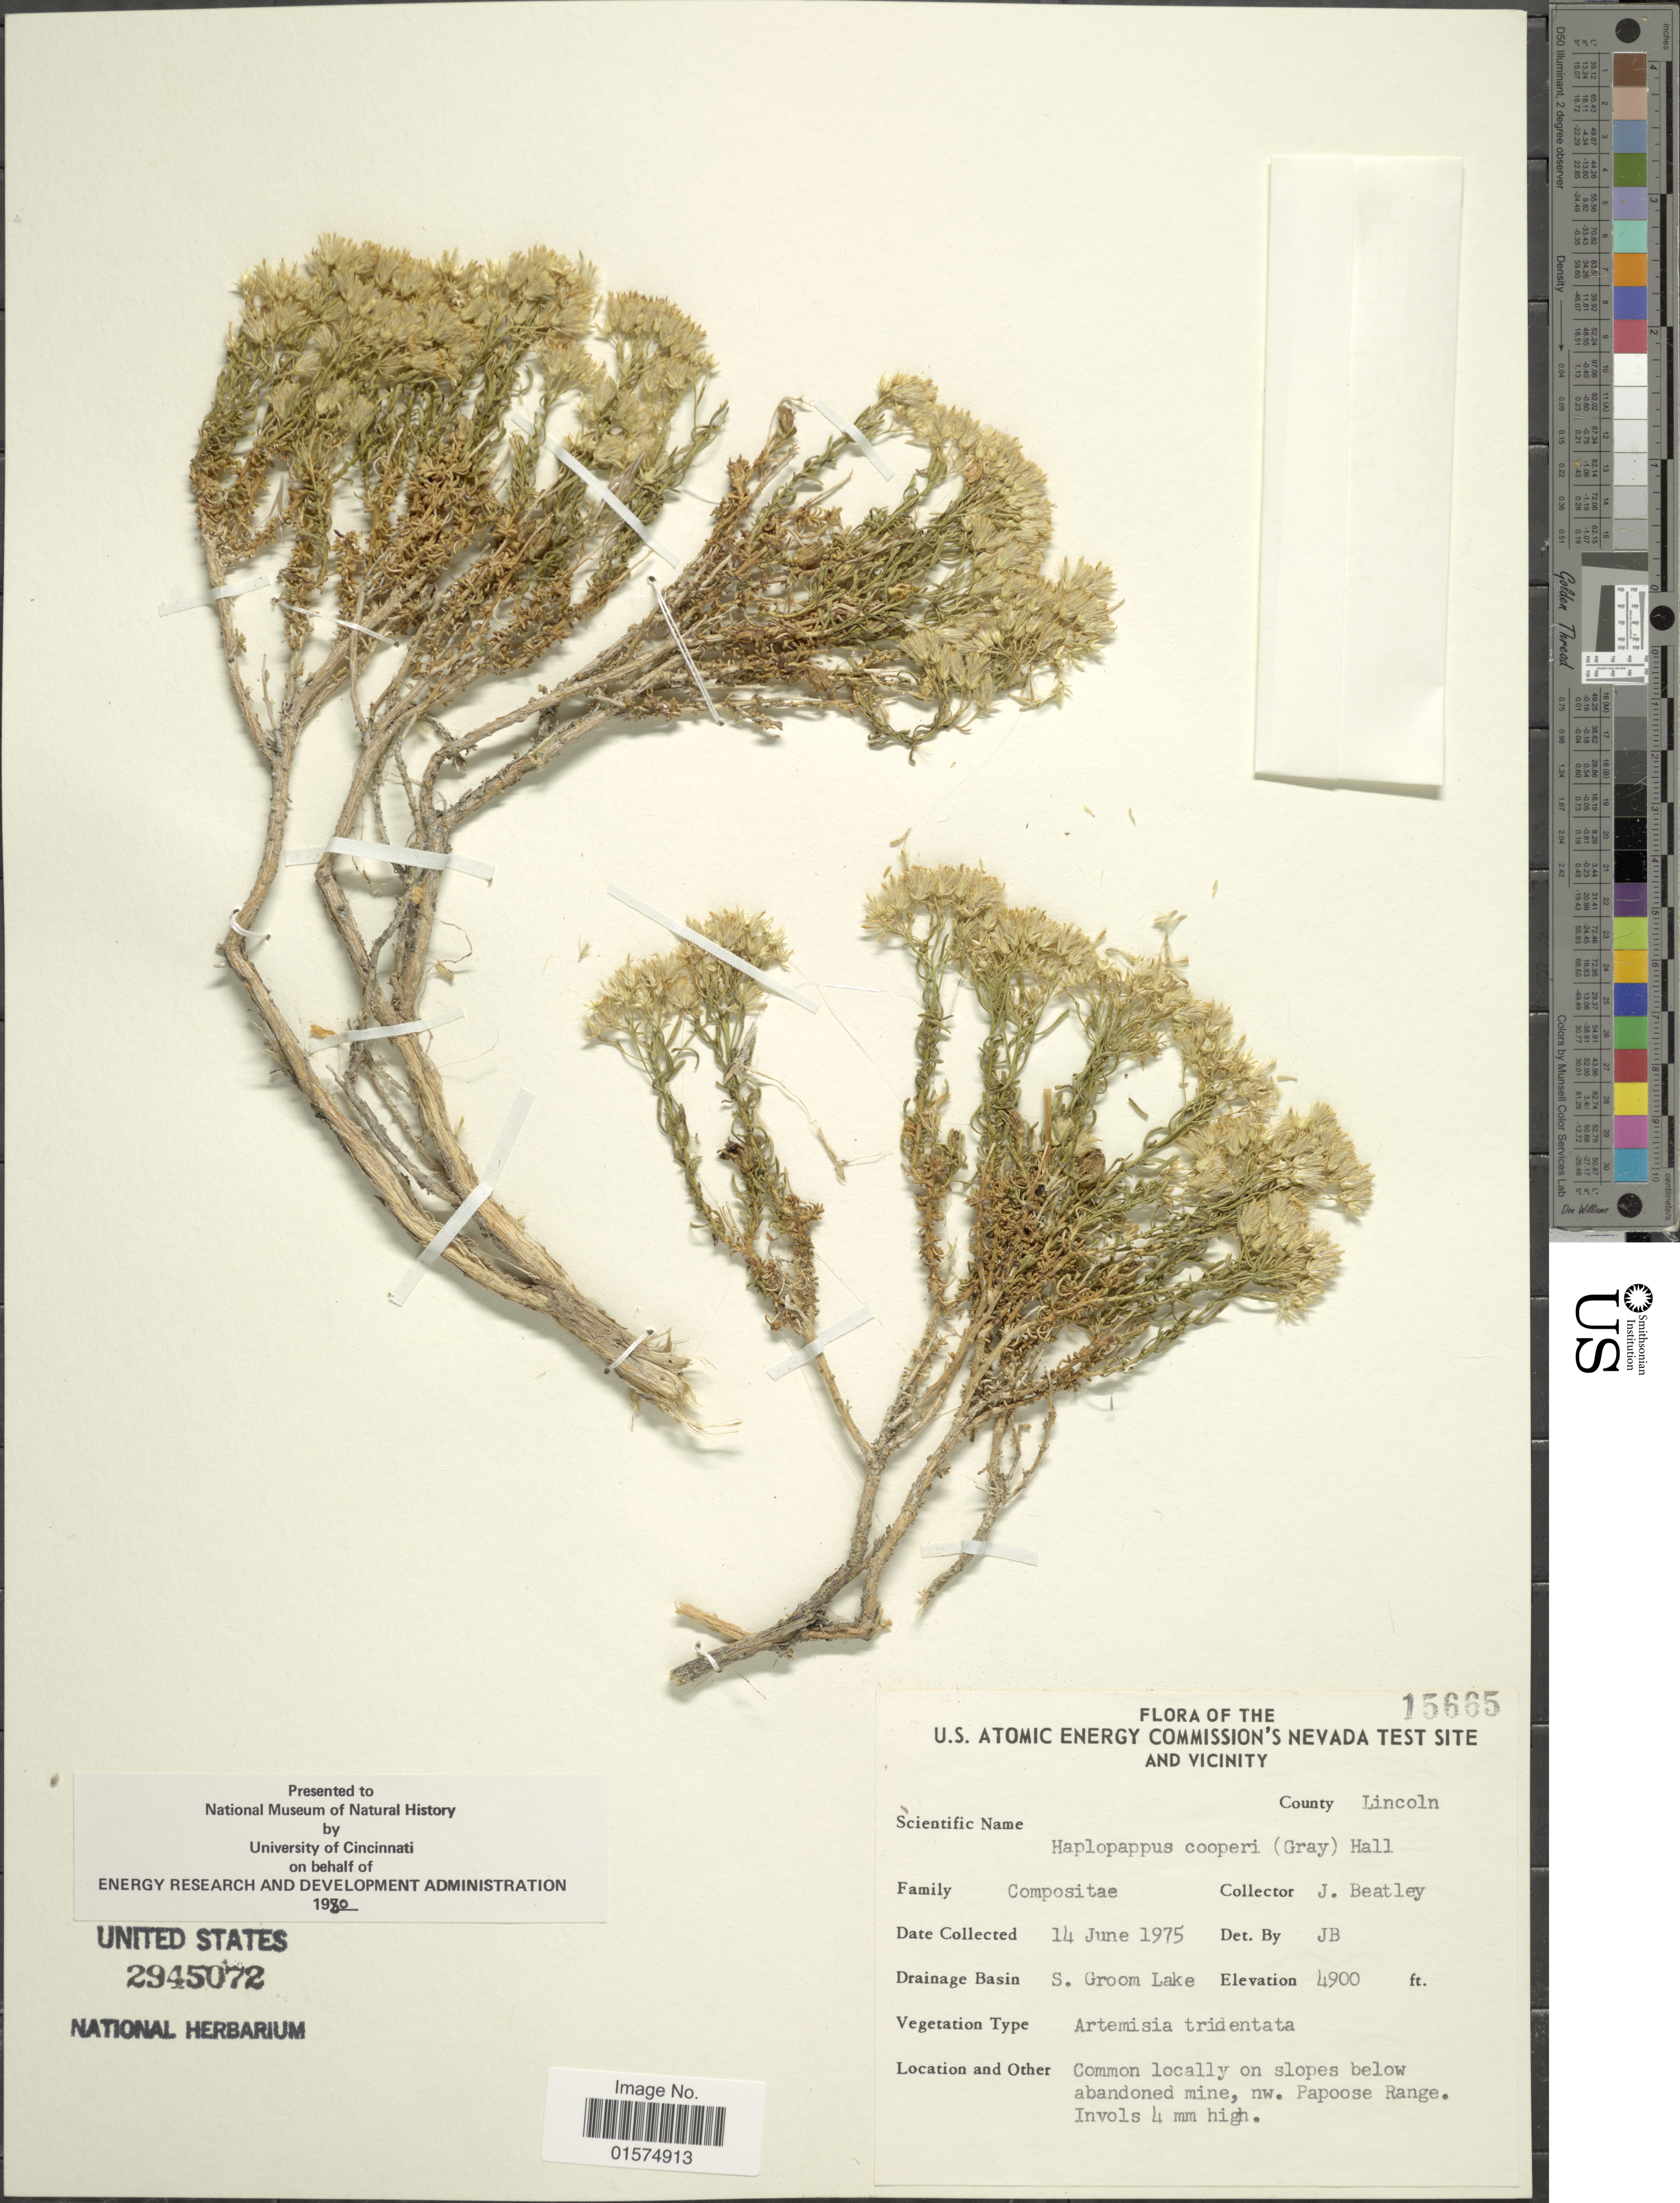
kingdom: Plantae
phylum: Tracheophyta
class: Magnoliopsida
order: Asterales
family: Asteraceae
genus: Ericameria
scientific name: Ericameria cooperi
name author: (A. Gray) Hall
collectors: J. C. Beatley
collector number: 15665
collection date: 1975-06-14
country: United States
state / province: Nevada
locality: U.S. Atomic Energy Commission's Nevada Test Site and vicinity. County Lincoln Drainage Basin S. Groom Lake. slopes below abandoned mine, nw. Papoose Range.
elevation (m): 1494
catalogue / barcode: US 2945072